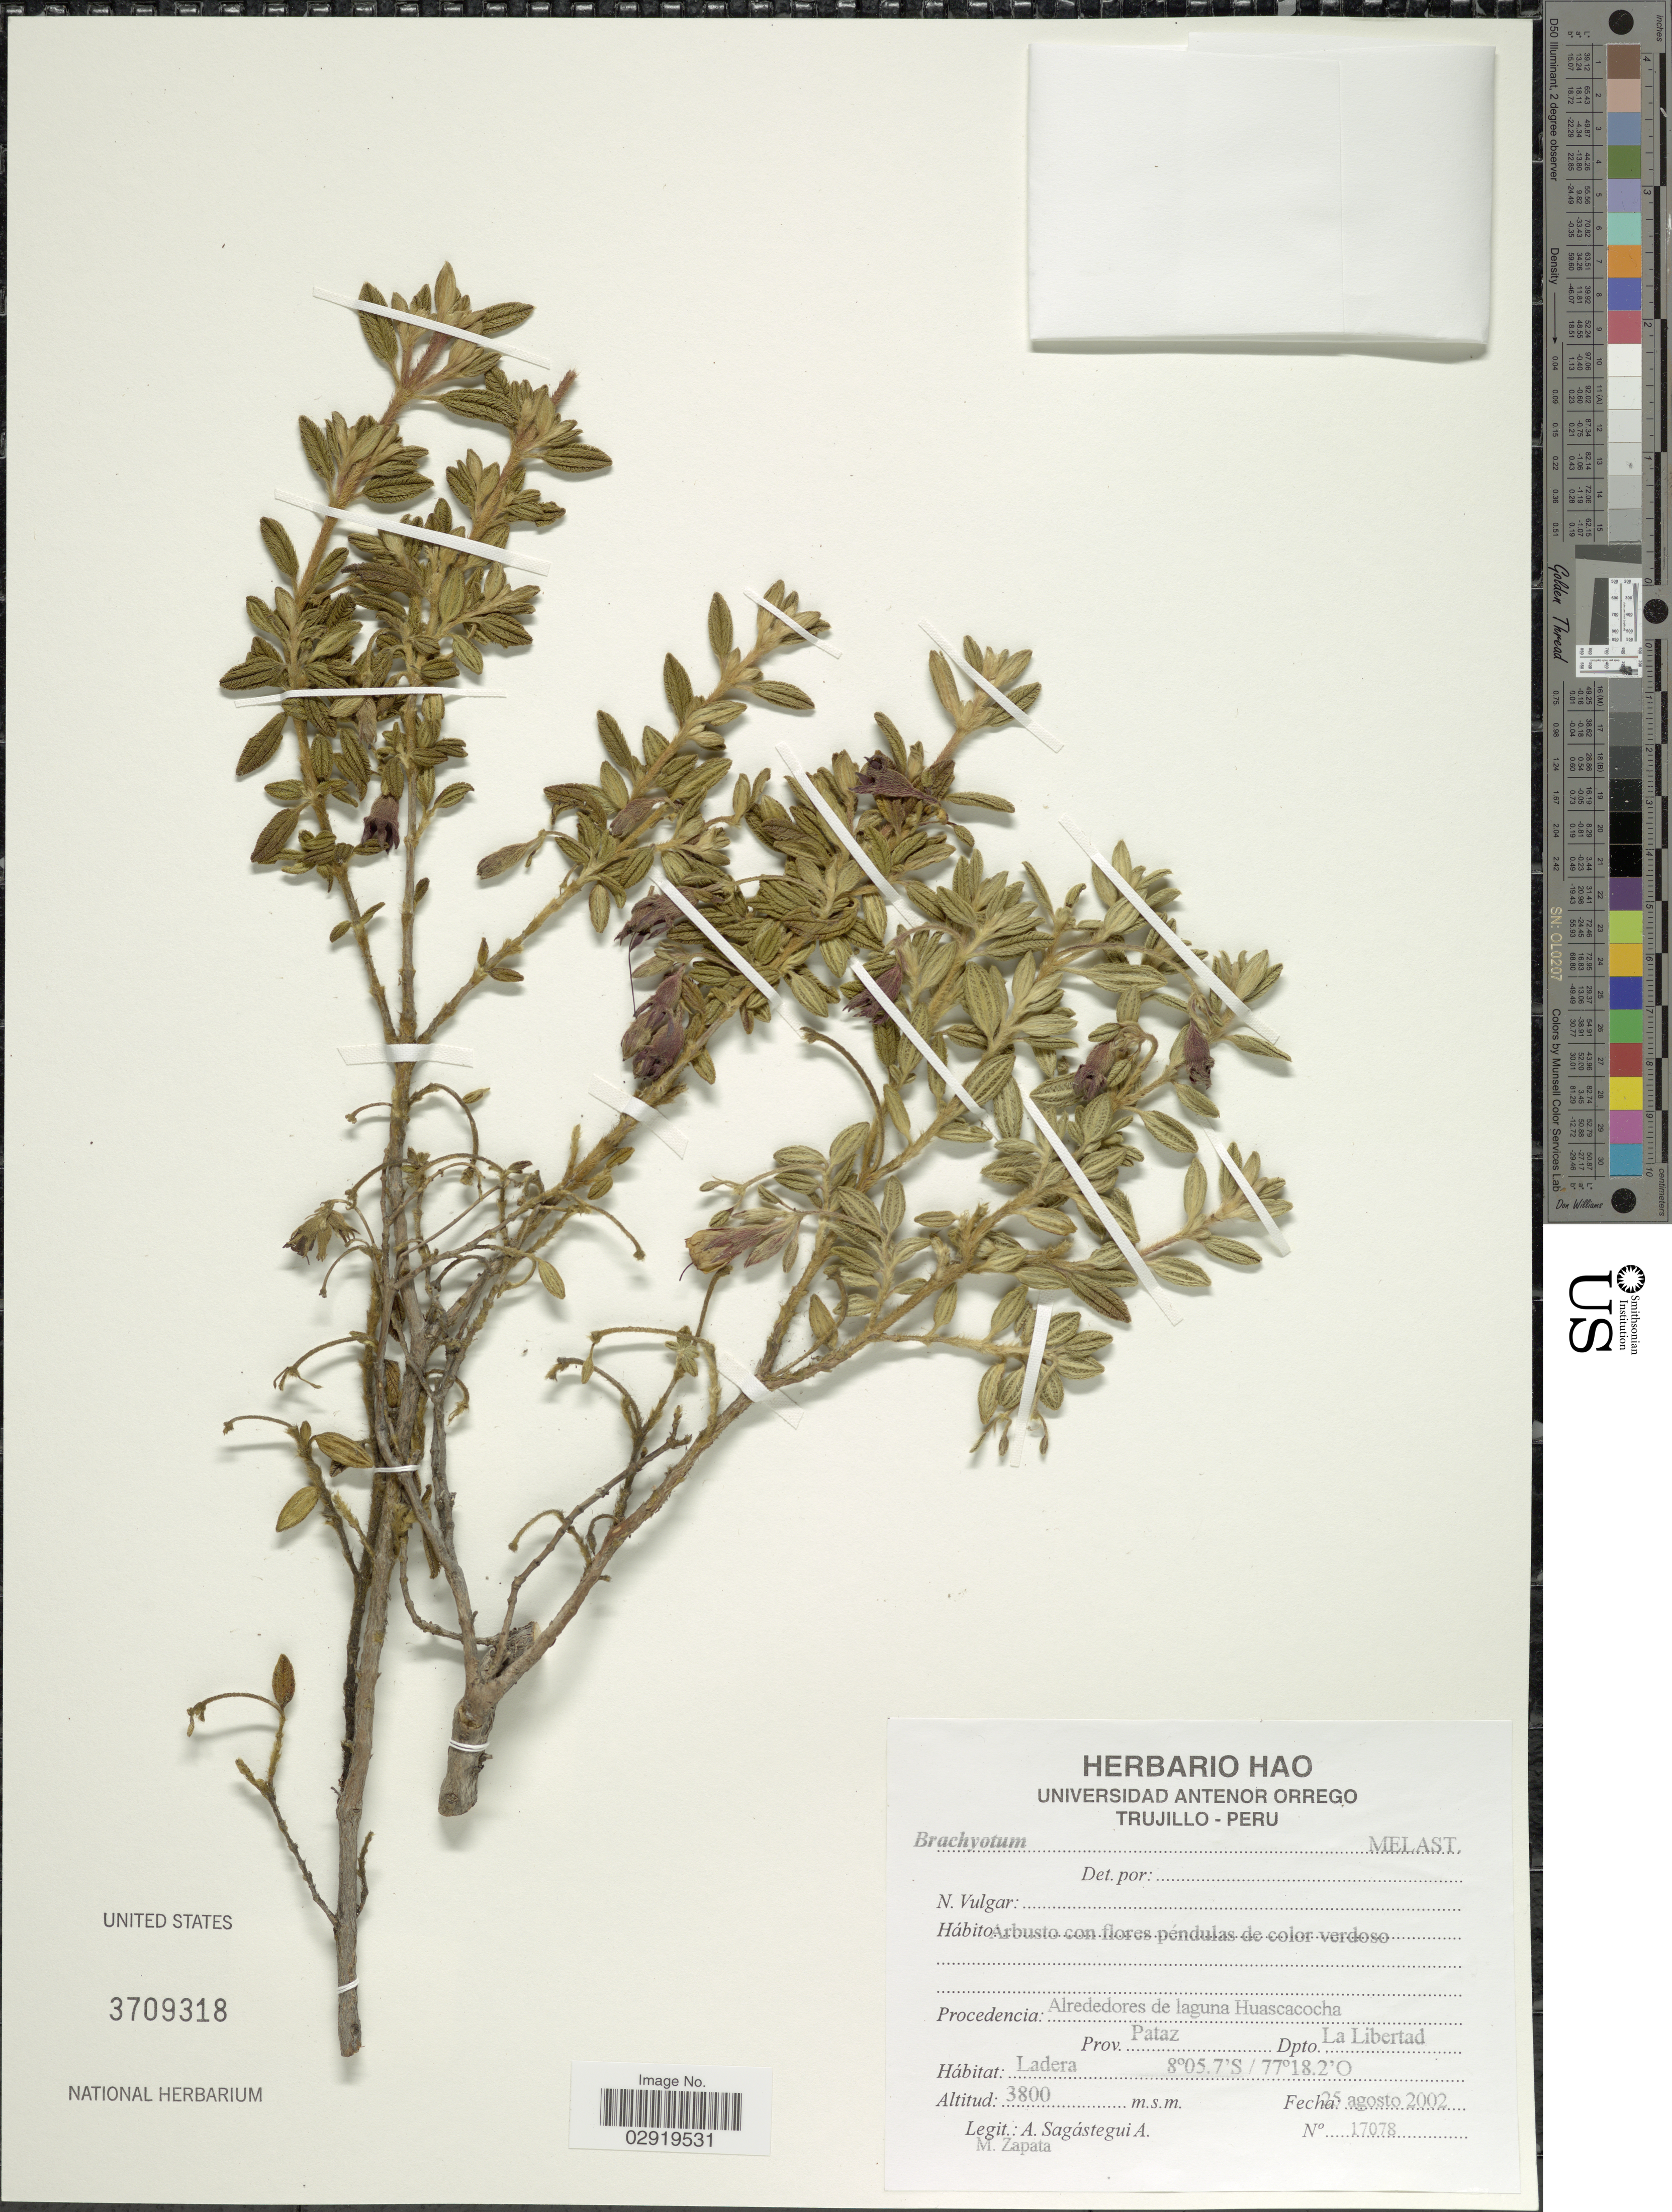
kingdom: Plantae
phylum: Tracheophyta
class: Magnoliopsida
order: Myrtales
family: Melastomataceae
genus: Brachyotum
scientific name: Brachyotum sp.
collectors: A. Sagástegui A. & M. Zapata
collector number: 17078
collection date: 2002-08-25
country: Peru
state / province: La Libertad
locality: Procedencia: Alrededores de laguna Huascacocha. Prov. Pataz. Dpto. La Libertad.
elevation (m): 3800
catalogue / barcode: US 3709318